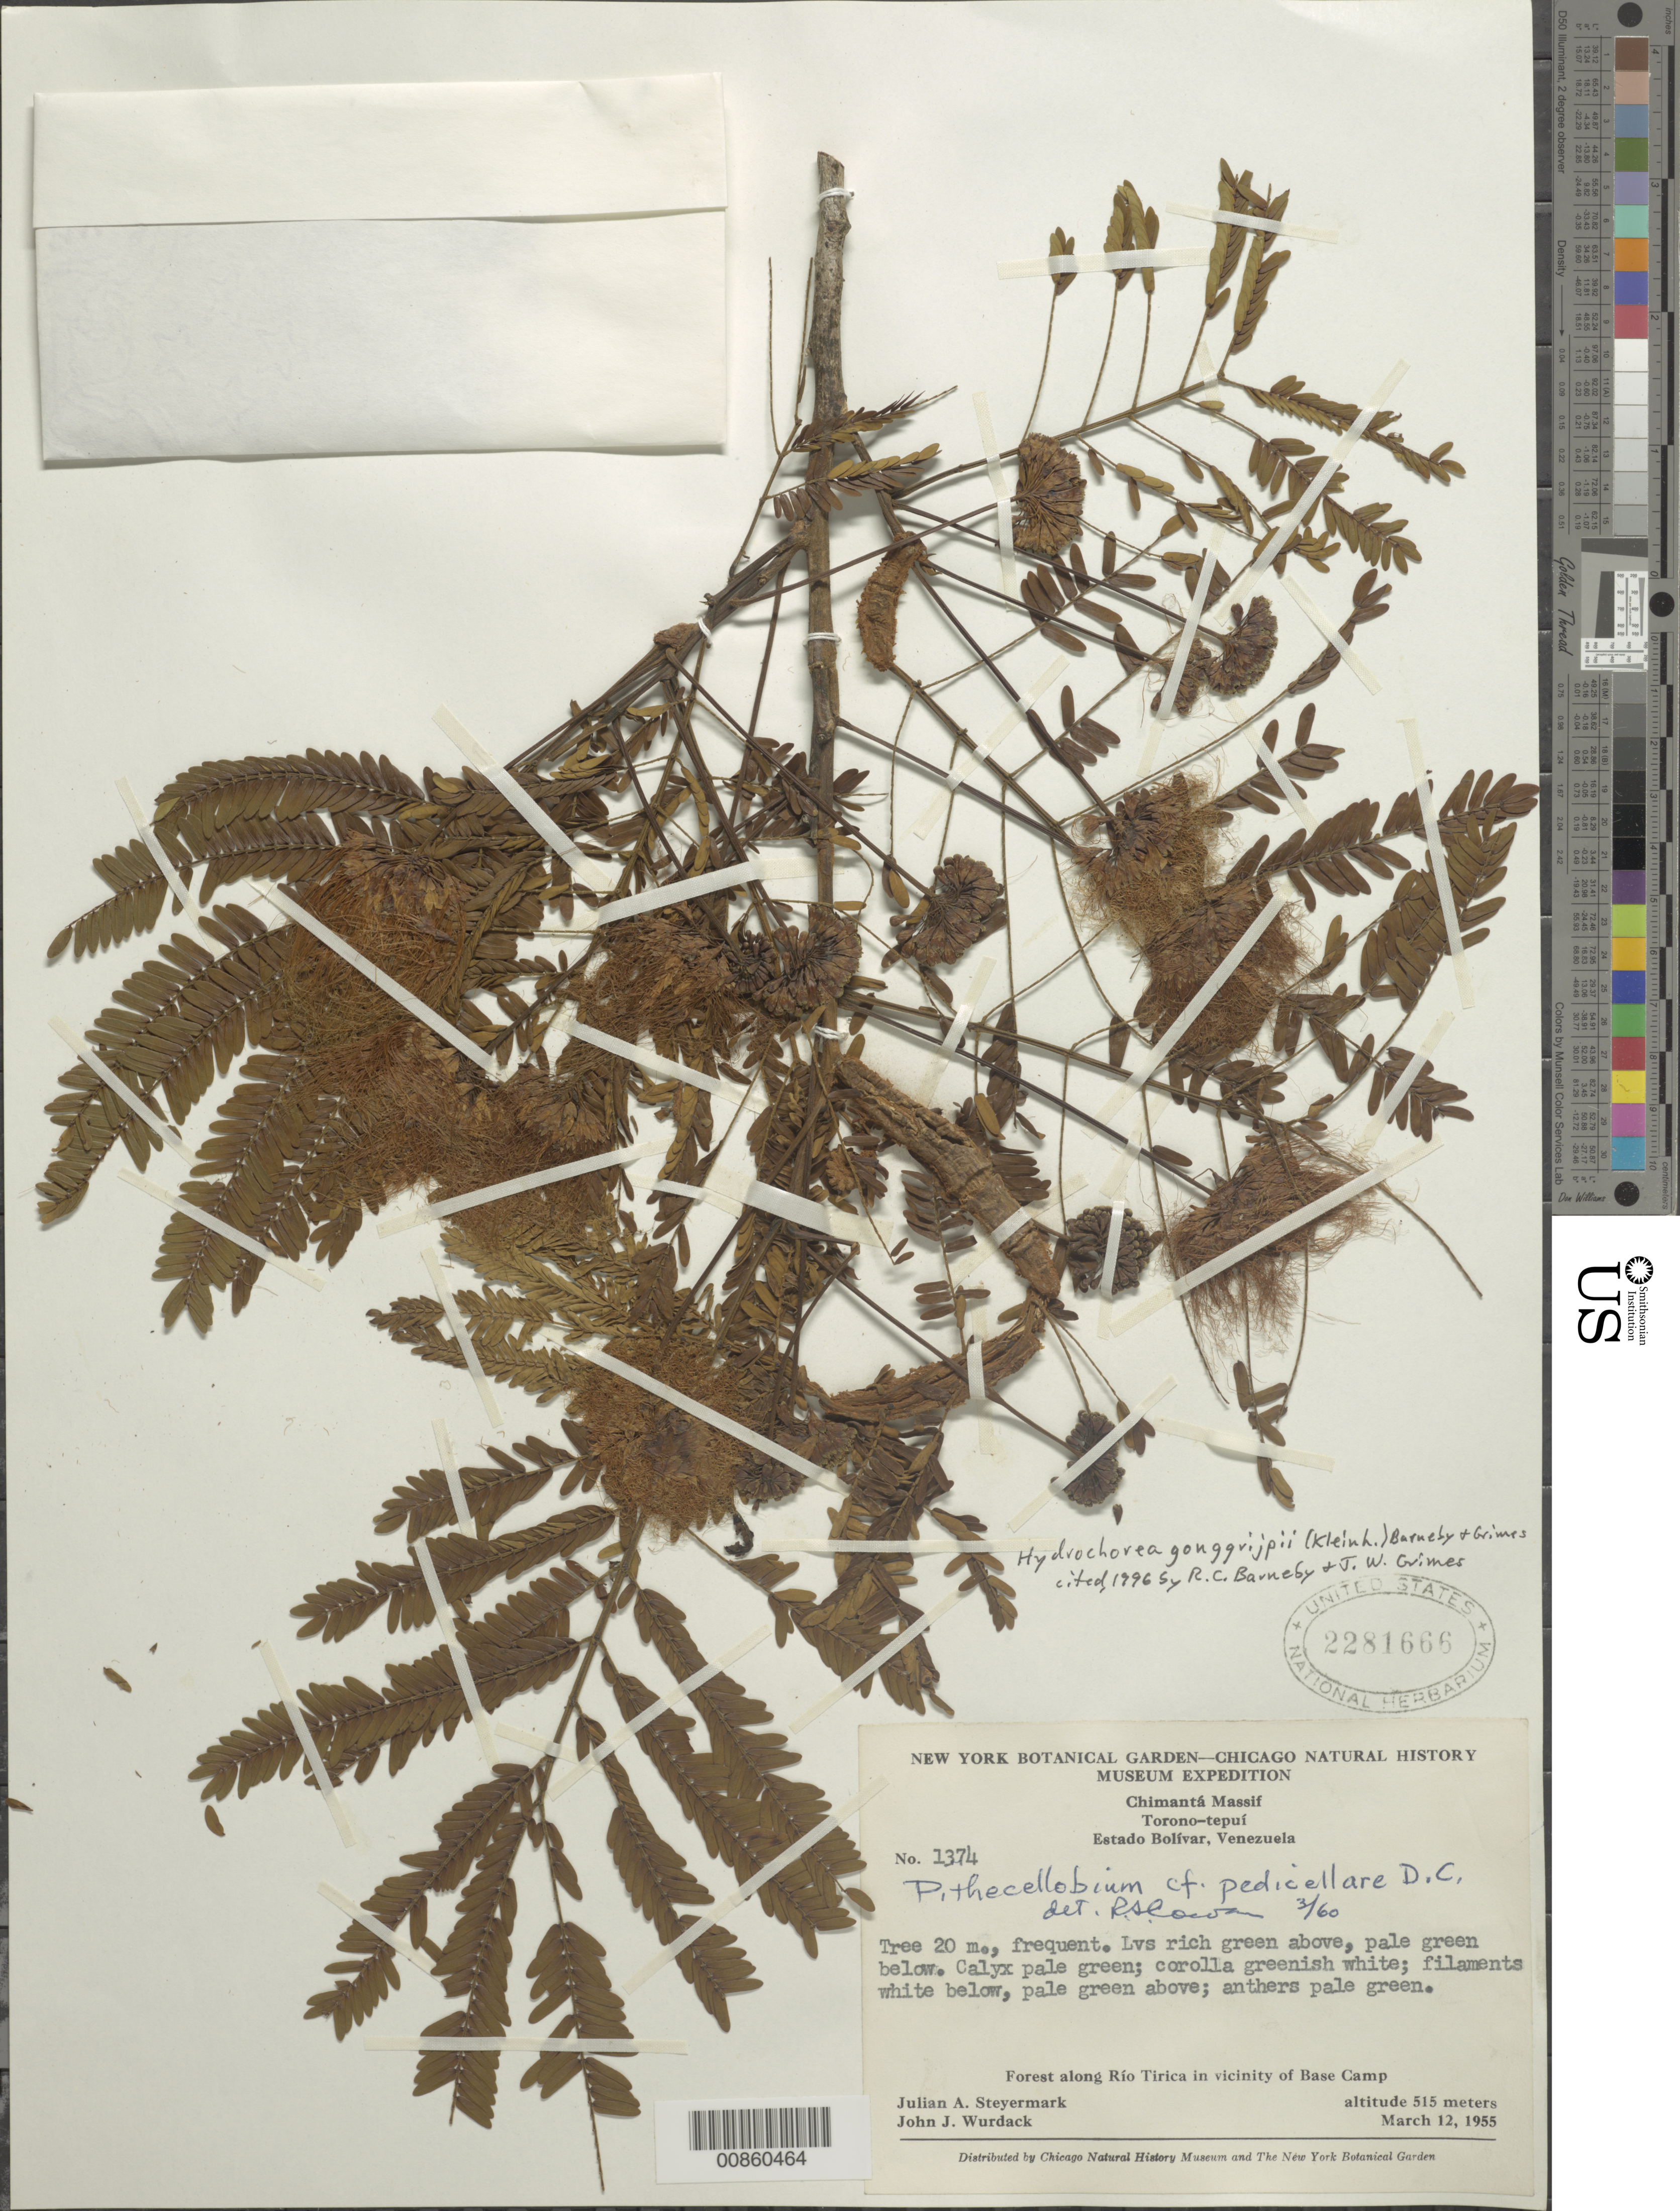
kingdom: Plantae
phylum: Tracheophyta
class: Magnoliopsida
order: Fabales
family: Fabaceae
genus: Hydrochorea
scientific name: Hydrochorea gonggrijpii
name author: (Kleinhoonte) Barneby & J.W. Grimes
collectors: J. Steyermark & J. J. Wurdack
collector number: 55 1374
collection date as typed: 12-Mar-55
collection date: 1955-03-12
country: Venezuela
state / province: Bolívar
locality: Chimantá Massif, Torono-tepuí, Rio Tirica, in vic of Base Camp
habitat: Forest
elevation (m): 515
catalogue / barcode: US 2281666